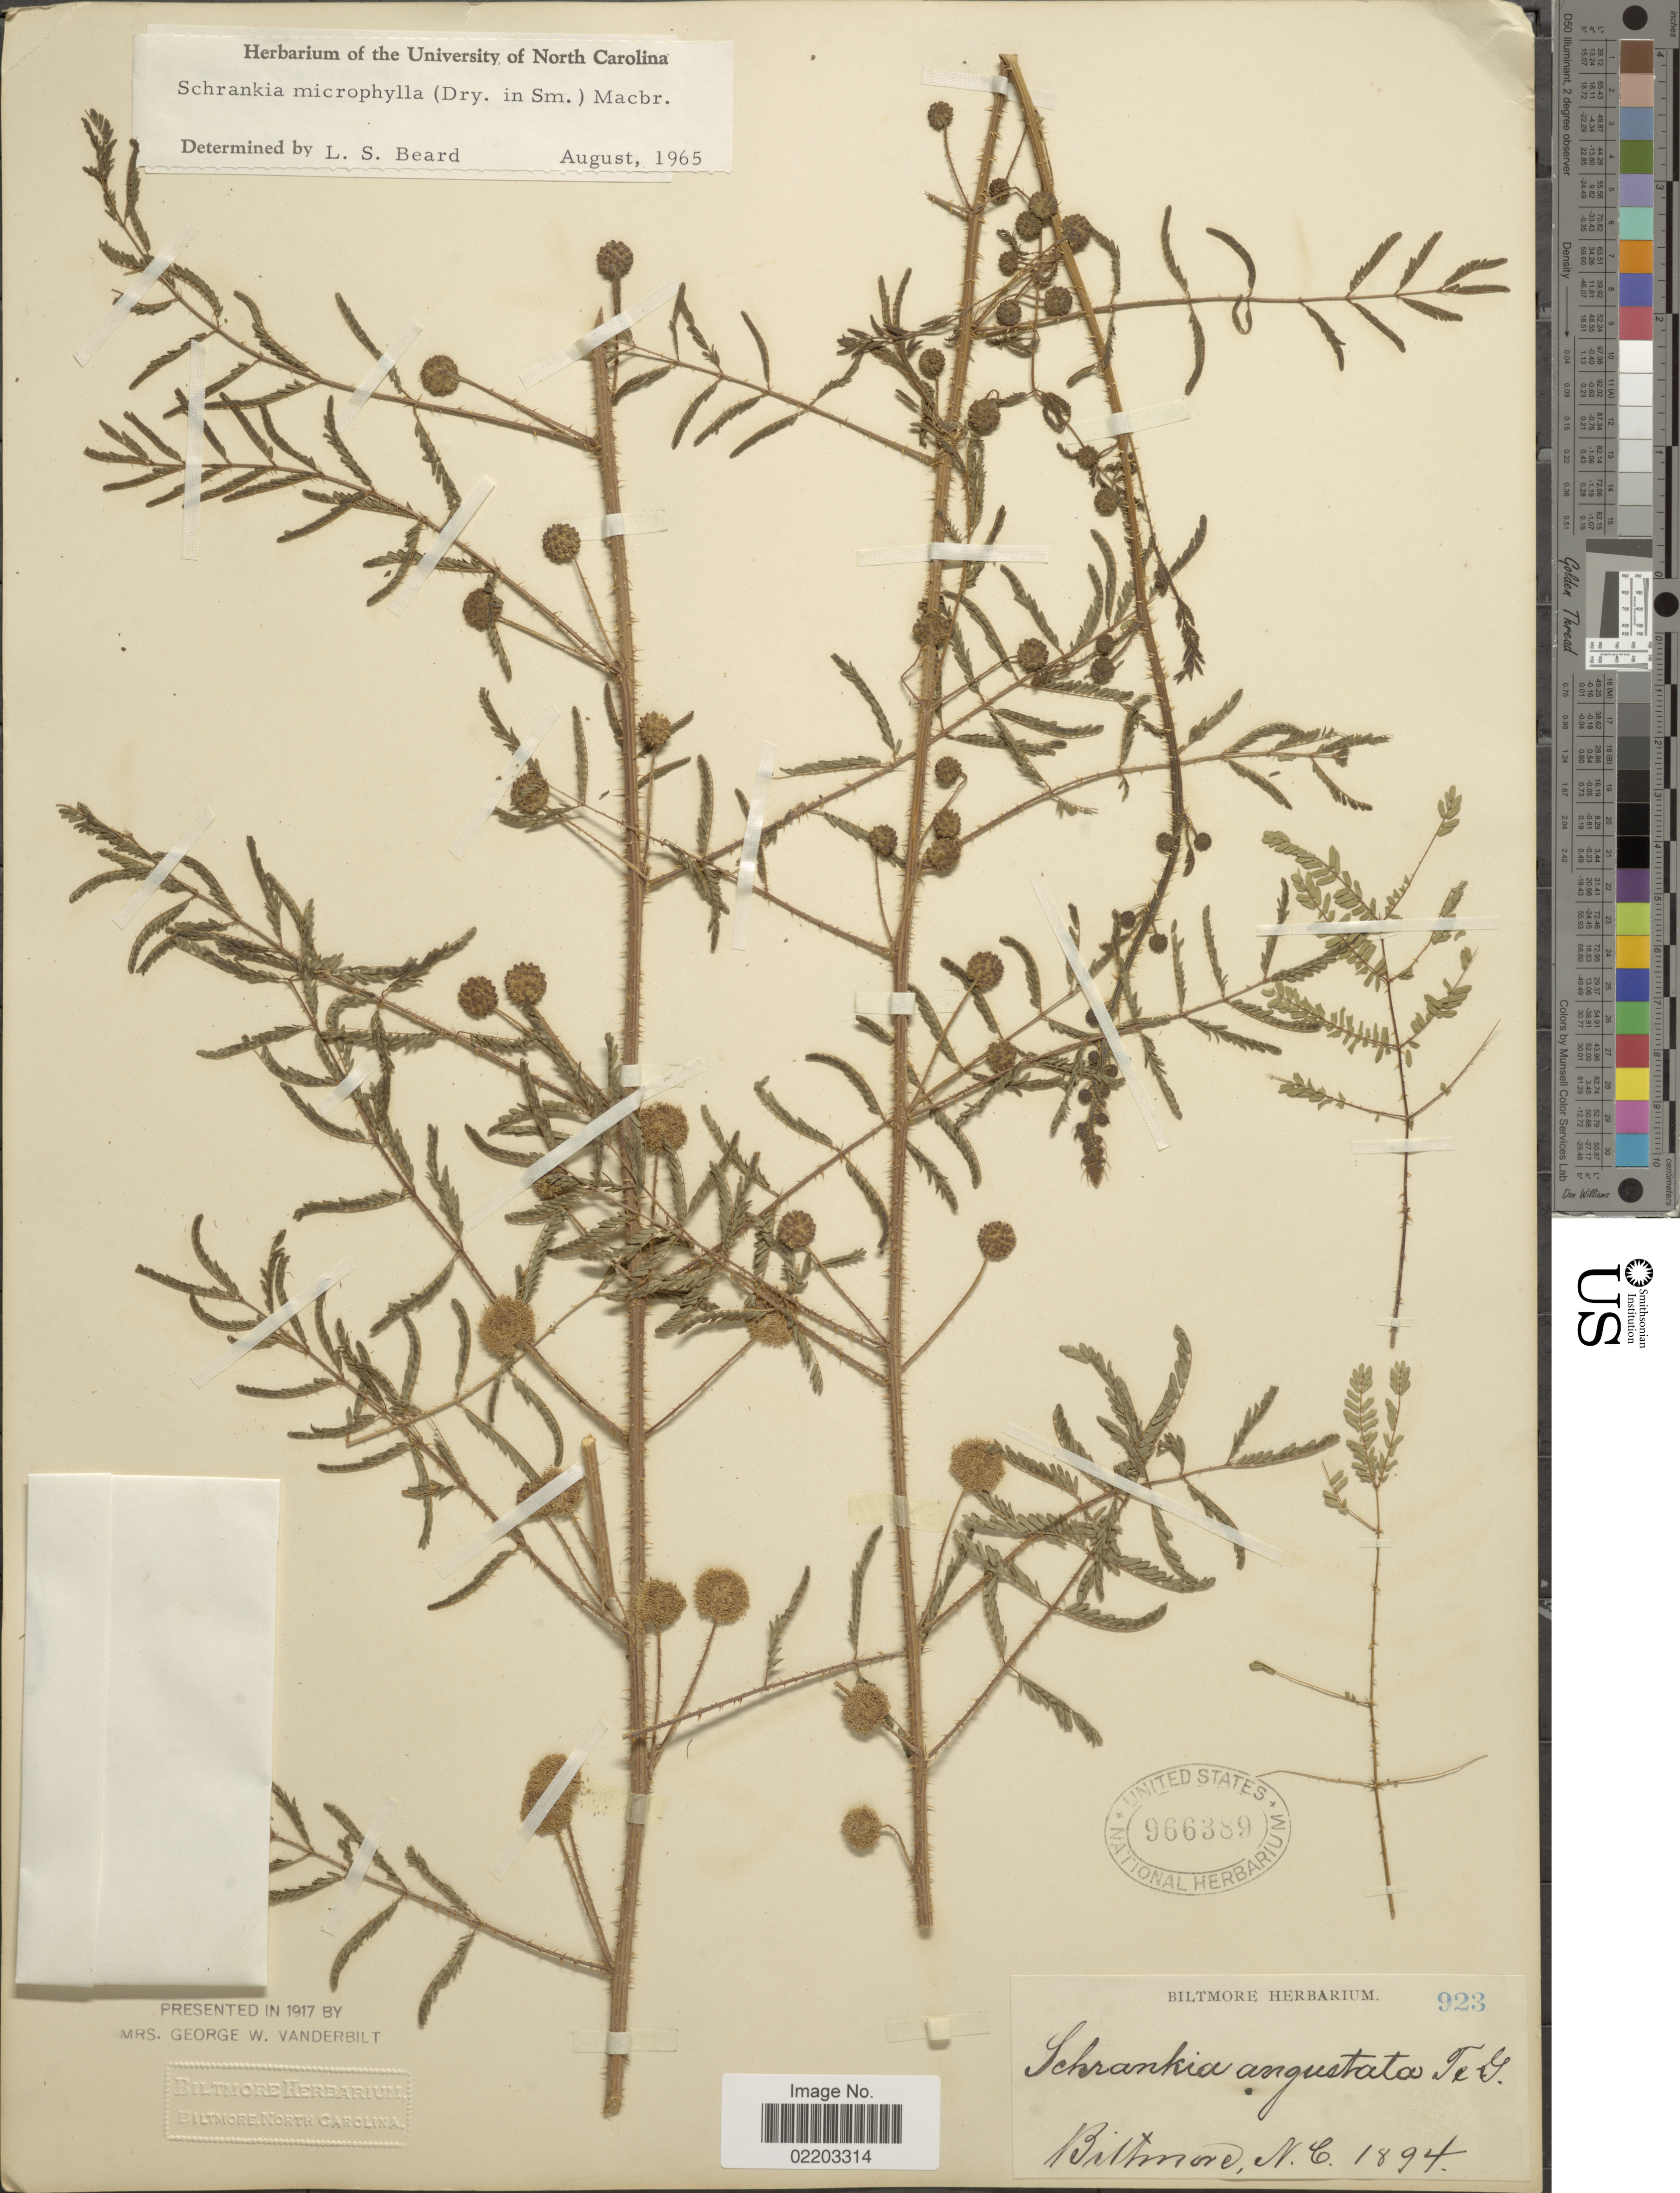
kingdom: Plantae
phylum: Tracheophyta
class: Magnoliopsida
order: Fabales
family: Fabaceae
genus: Mimosa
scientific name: Mimosa microphylla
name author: Dryand.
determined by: Strong, M. T., (US), Smithsonian Institution - National Museum of Natural History (UNITED STATES)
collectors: ex herb. Biltmore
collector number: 923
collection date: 1894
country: United States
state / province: North Carolina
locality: Biltmore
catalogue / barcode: US 966389